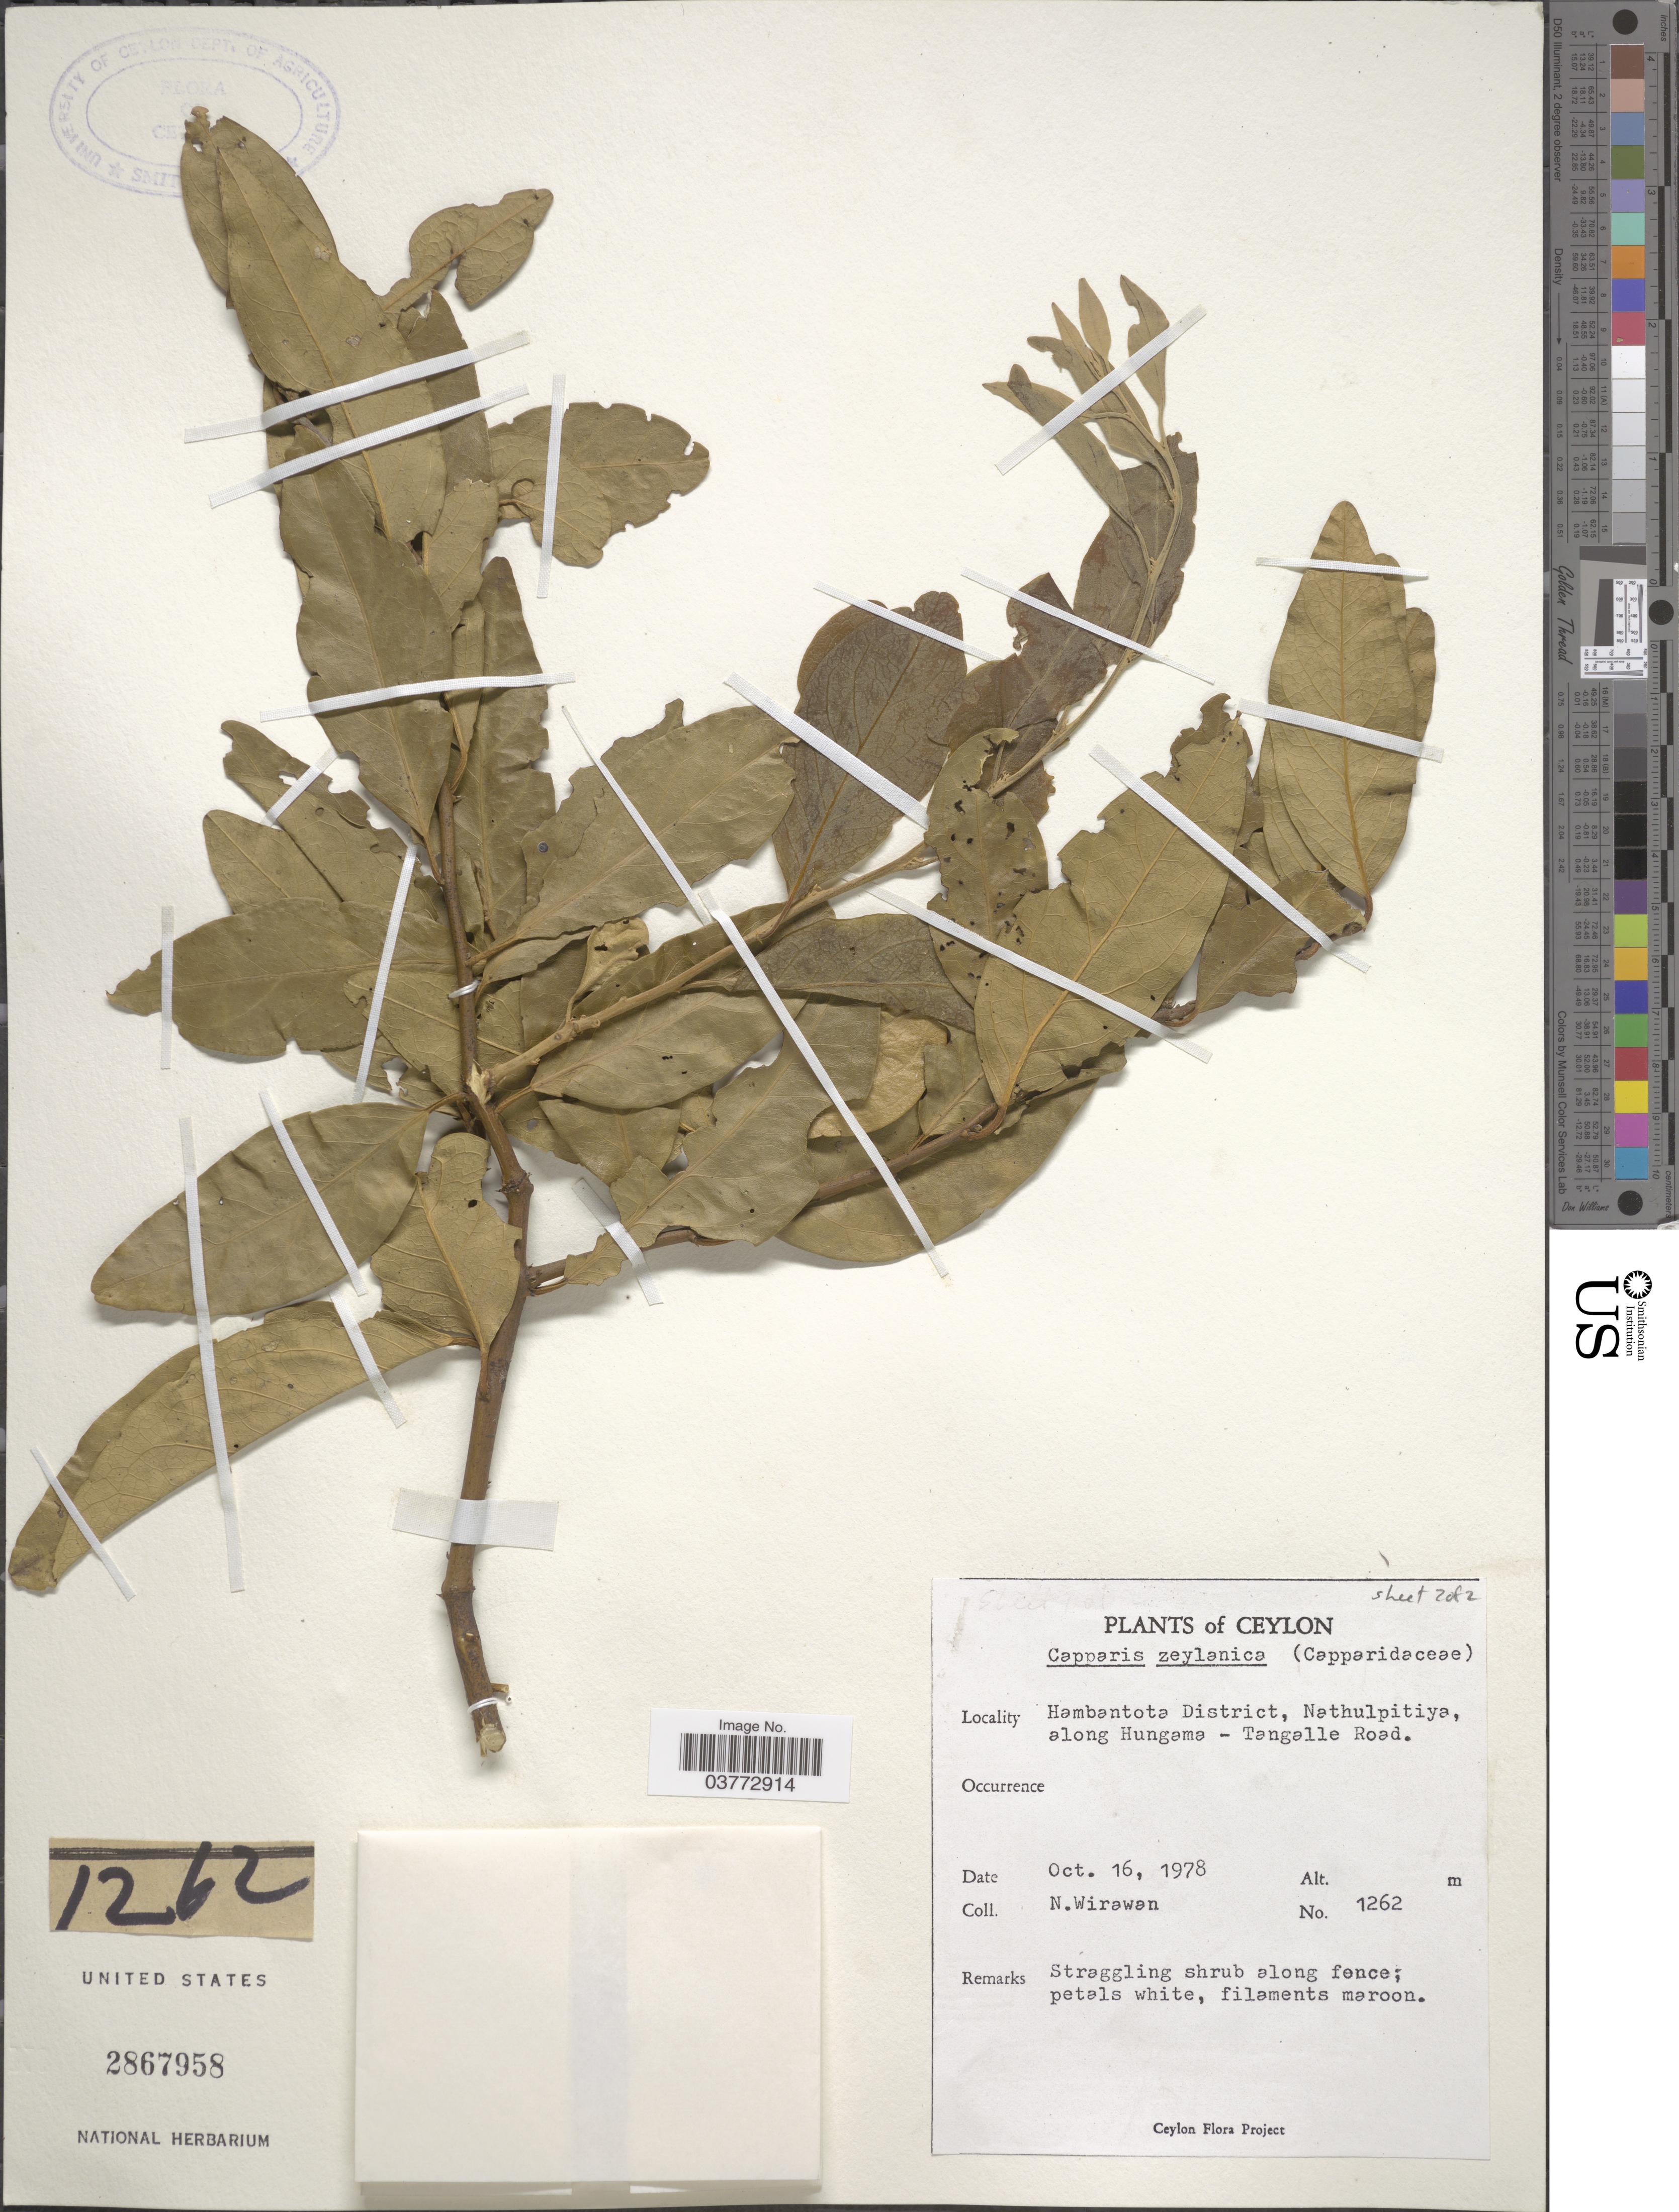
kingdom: Plantae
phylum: Tracheophyta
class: Magnoliopsida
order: Brassicales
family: Capparaceae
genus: Capparis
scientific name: Capparis zeylanica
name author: L.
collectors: N. Wirawan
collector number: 1262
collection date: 1978-10-16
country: Sri Lanka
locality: Ceylon. Hambantota District, Nathulpitiya, along Hungama - Tangalle Road.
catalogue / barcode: US 2867958